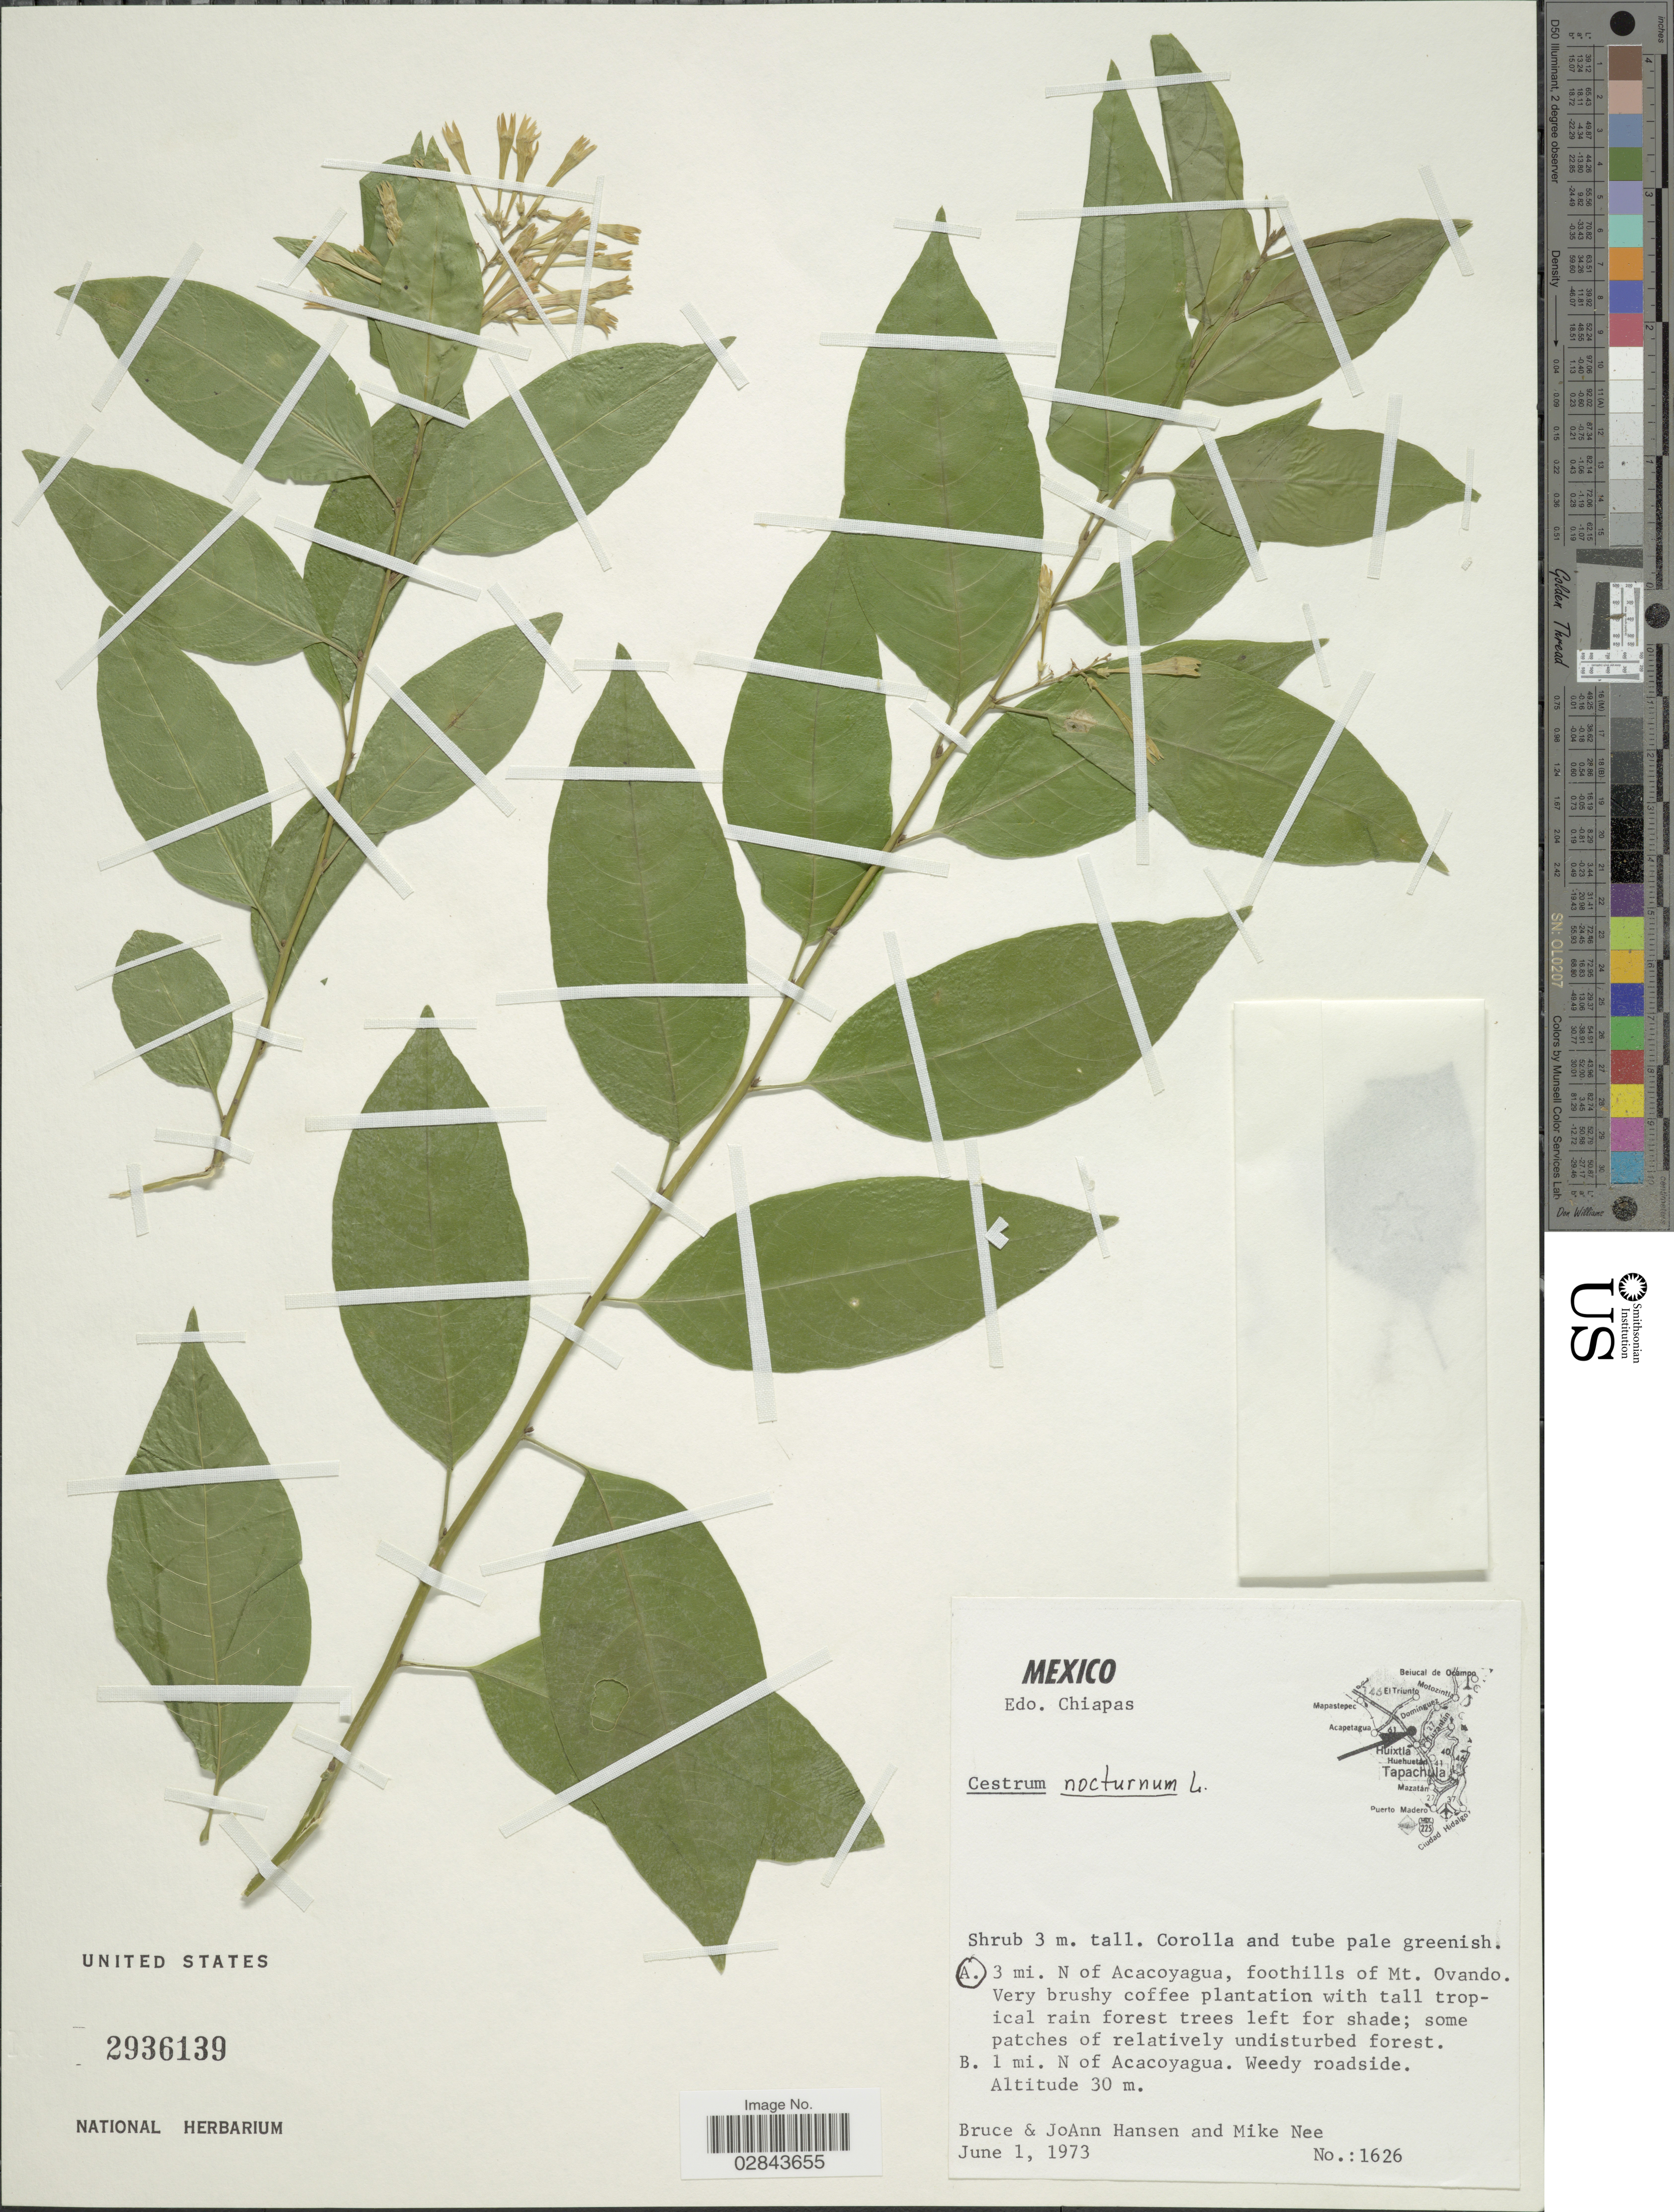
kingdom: Plantae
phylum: Tracheophyta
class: Magnoliopsida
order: Solanales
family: Solanaceae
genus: Cestrum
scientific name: Cestrum nocturnum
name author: L.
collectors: B. Hansen, J. Hansen & M. Nee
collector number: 1626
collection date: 1973-06-01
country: Mexico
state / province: Chiapas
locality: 3 mi. N of Acacoyagua, foothills of Mt. Ovando.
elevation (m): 30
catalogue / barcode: US 2936139